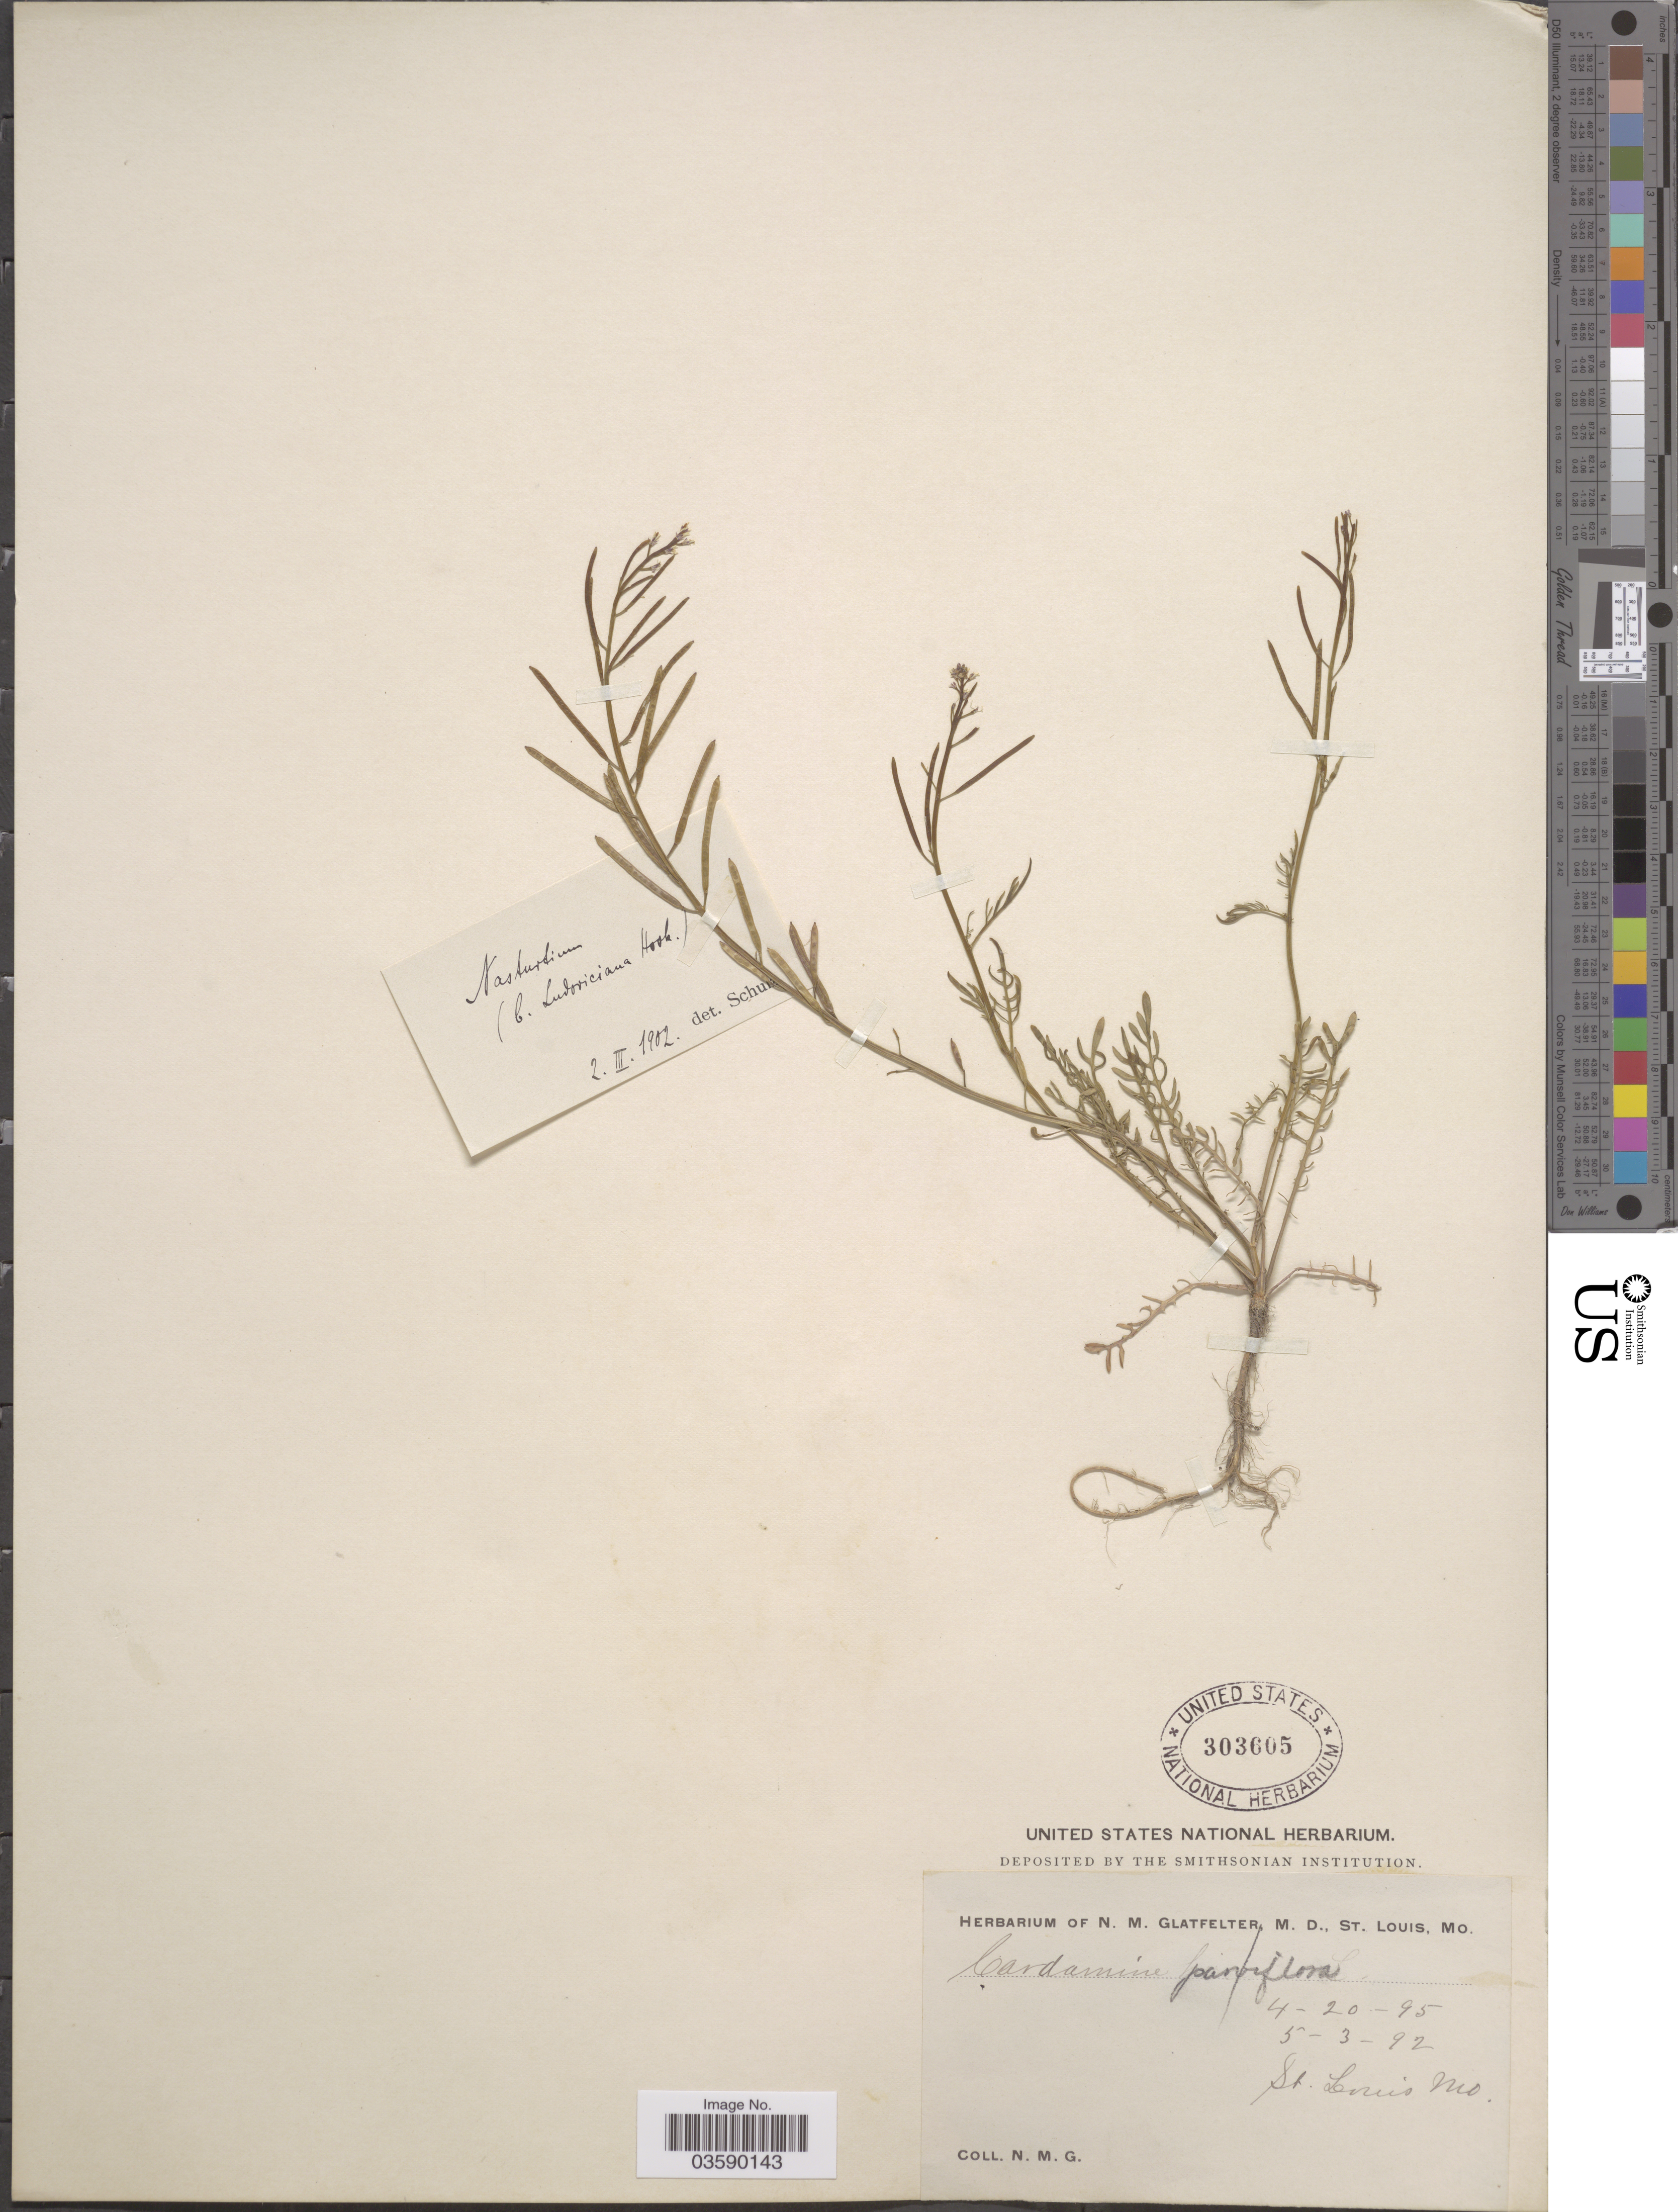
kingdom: Plantae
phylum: Tracheophyta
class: Magnoliopsida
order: Brassicales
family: Brassicaceae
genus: Cardamine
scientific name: Cardamine sp.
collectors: N. M. Glatfelter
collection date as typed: Transcribed d/m/y: 3/5/92 to 20/4/95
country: United States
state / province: Missouri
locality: St. Louis Mo.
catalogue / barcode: US 303605